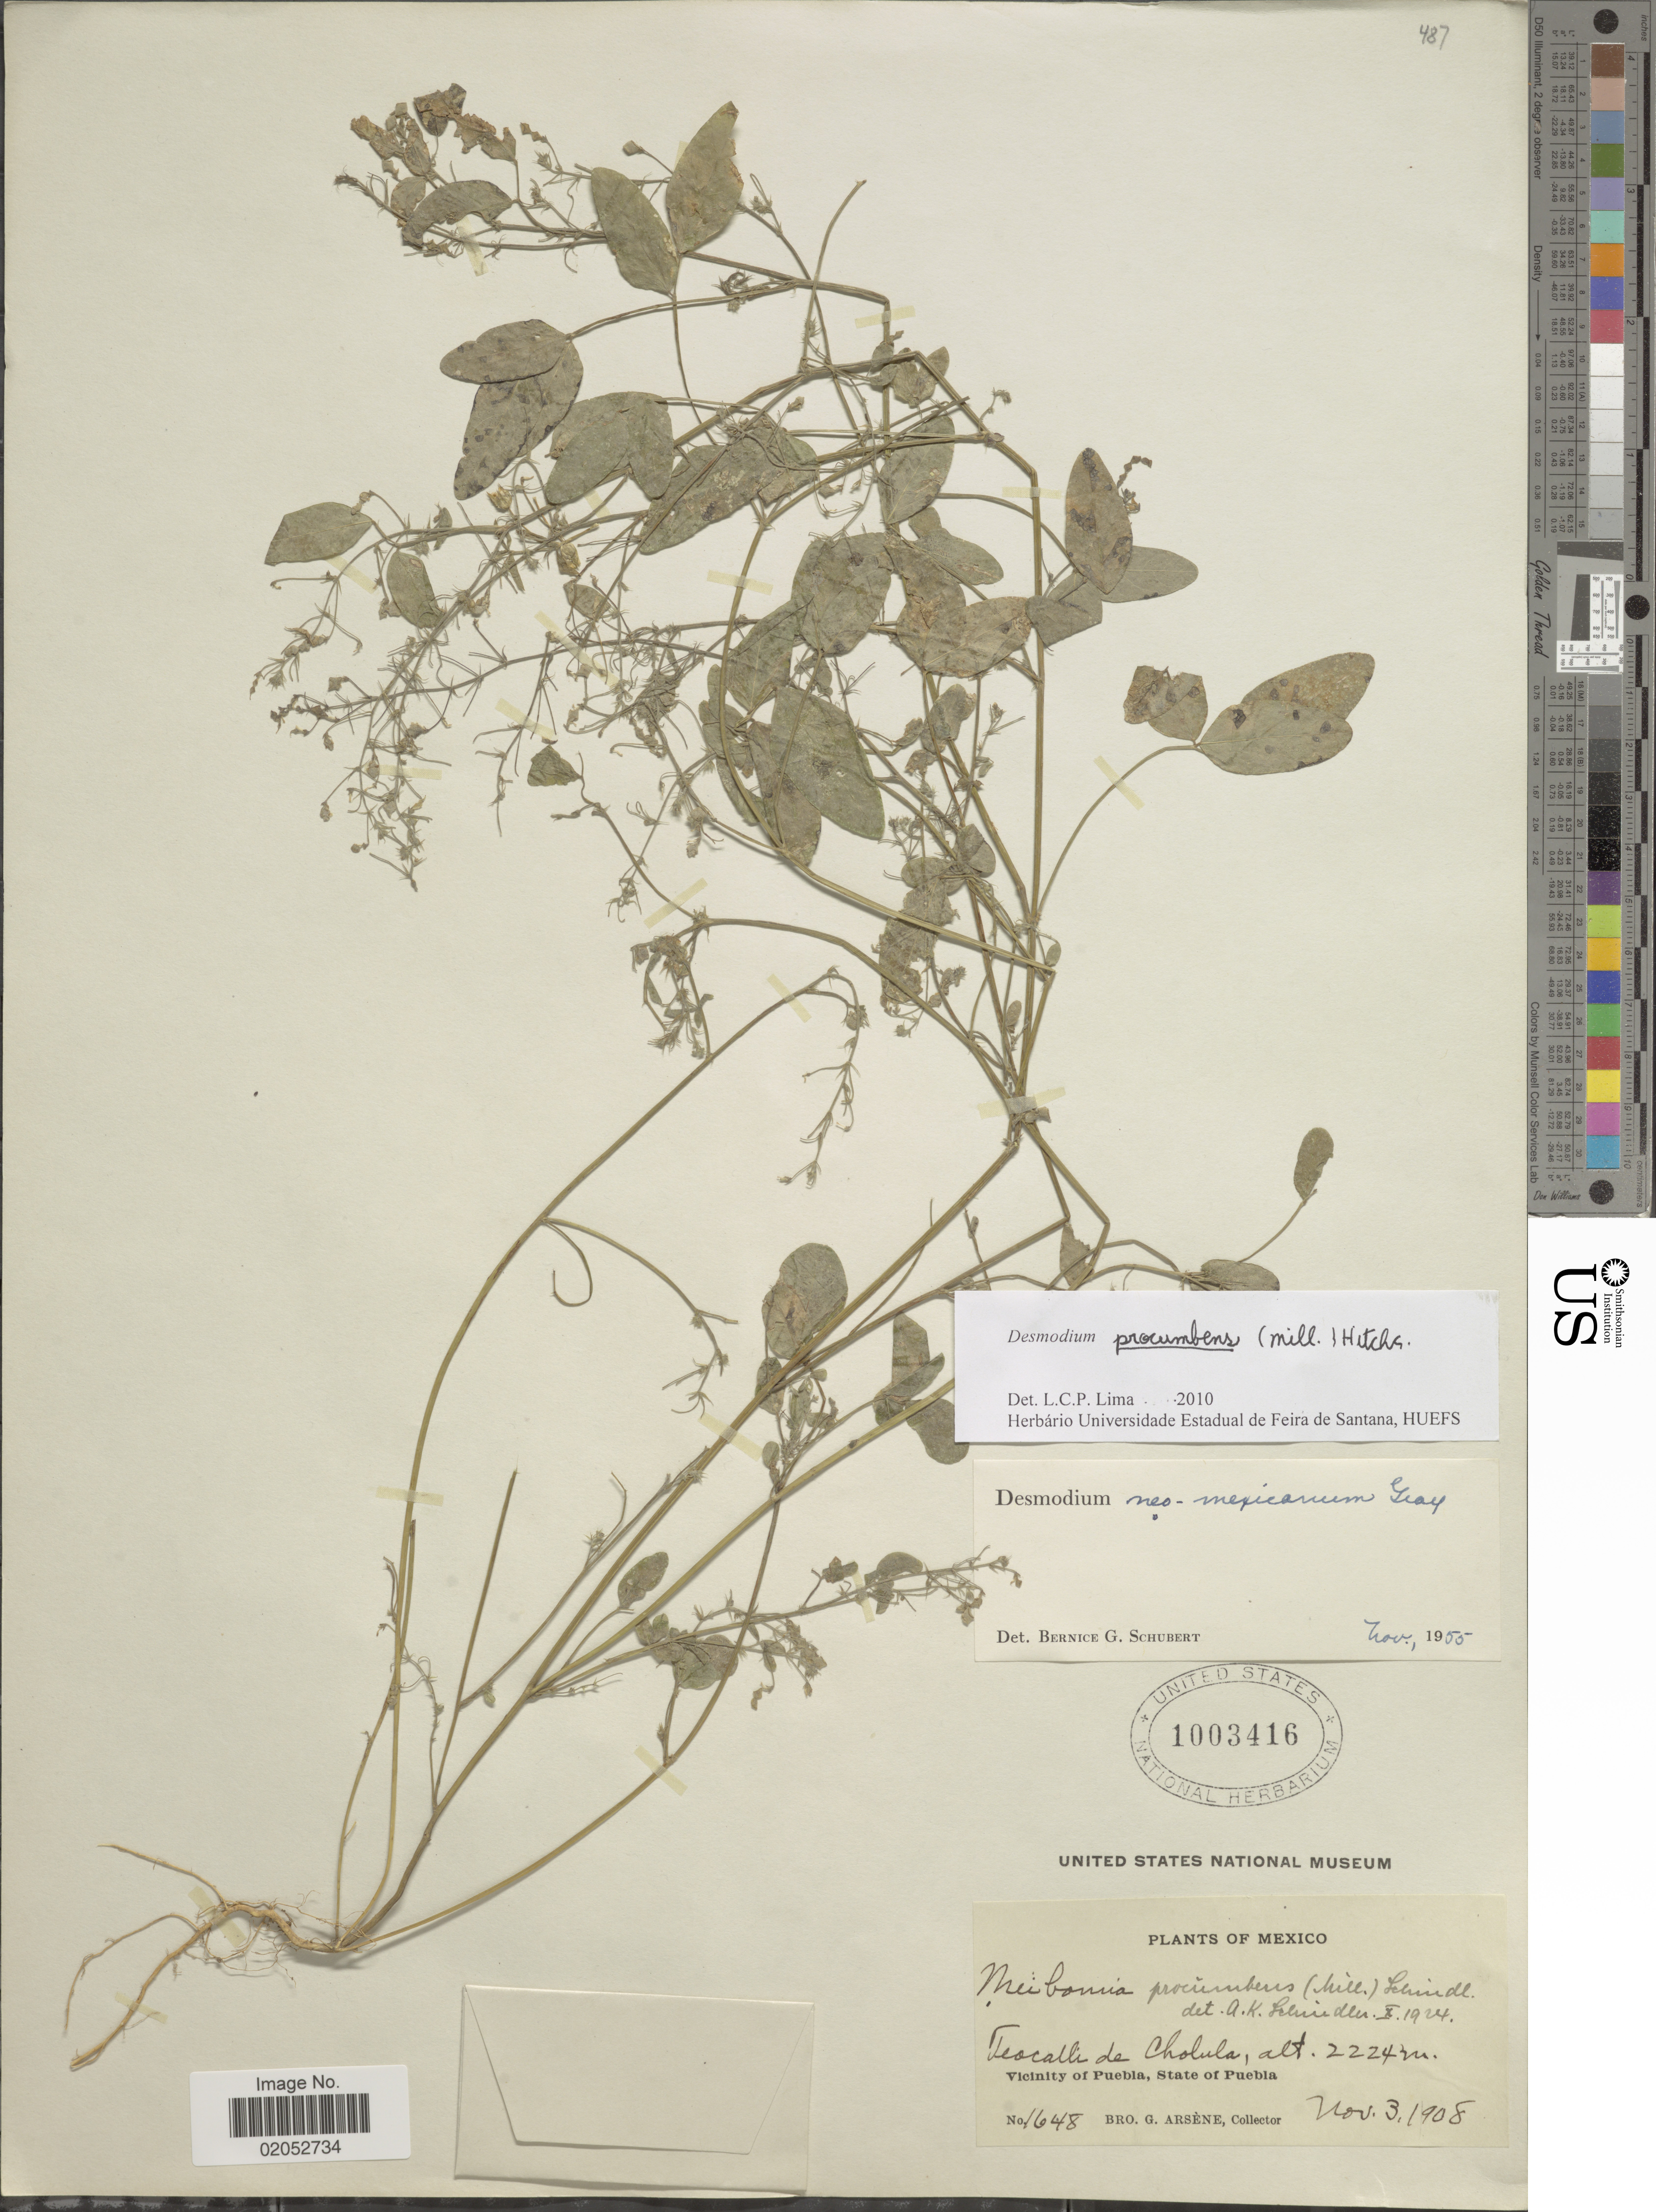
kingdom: Plantae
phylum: Tracheophyta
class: Magnoliopsida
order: Fabales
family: Fabaceae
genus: Desmodium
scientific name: Desmodium procumbens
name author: (Mill.) Hitchc.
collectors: Bro. G. Arsène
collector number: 1648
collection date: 1908-11-03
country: Mexico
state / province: Puebla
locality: Teocalli de Cholula, Vicinity of Puebla, State of Puebla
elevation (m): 2224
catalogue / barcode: US 1003416